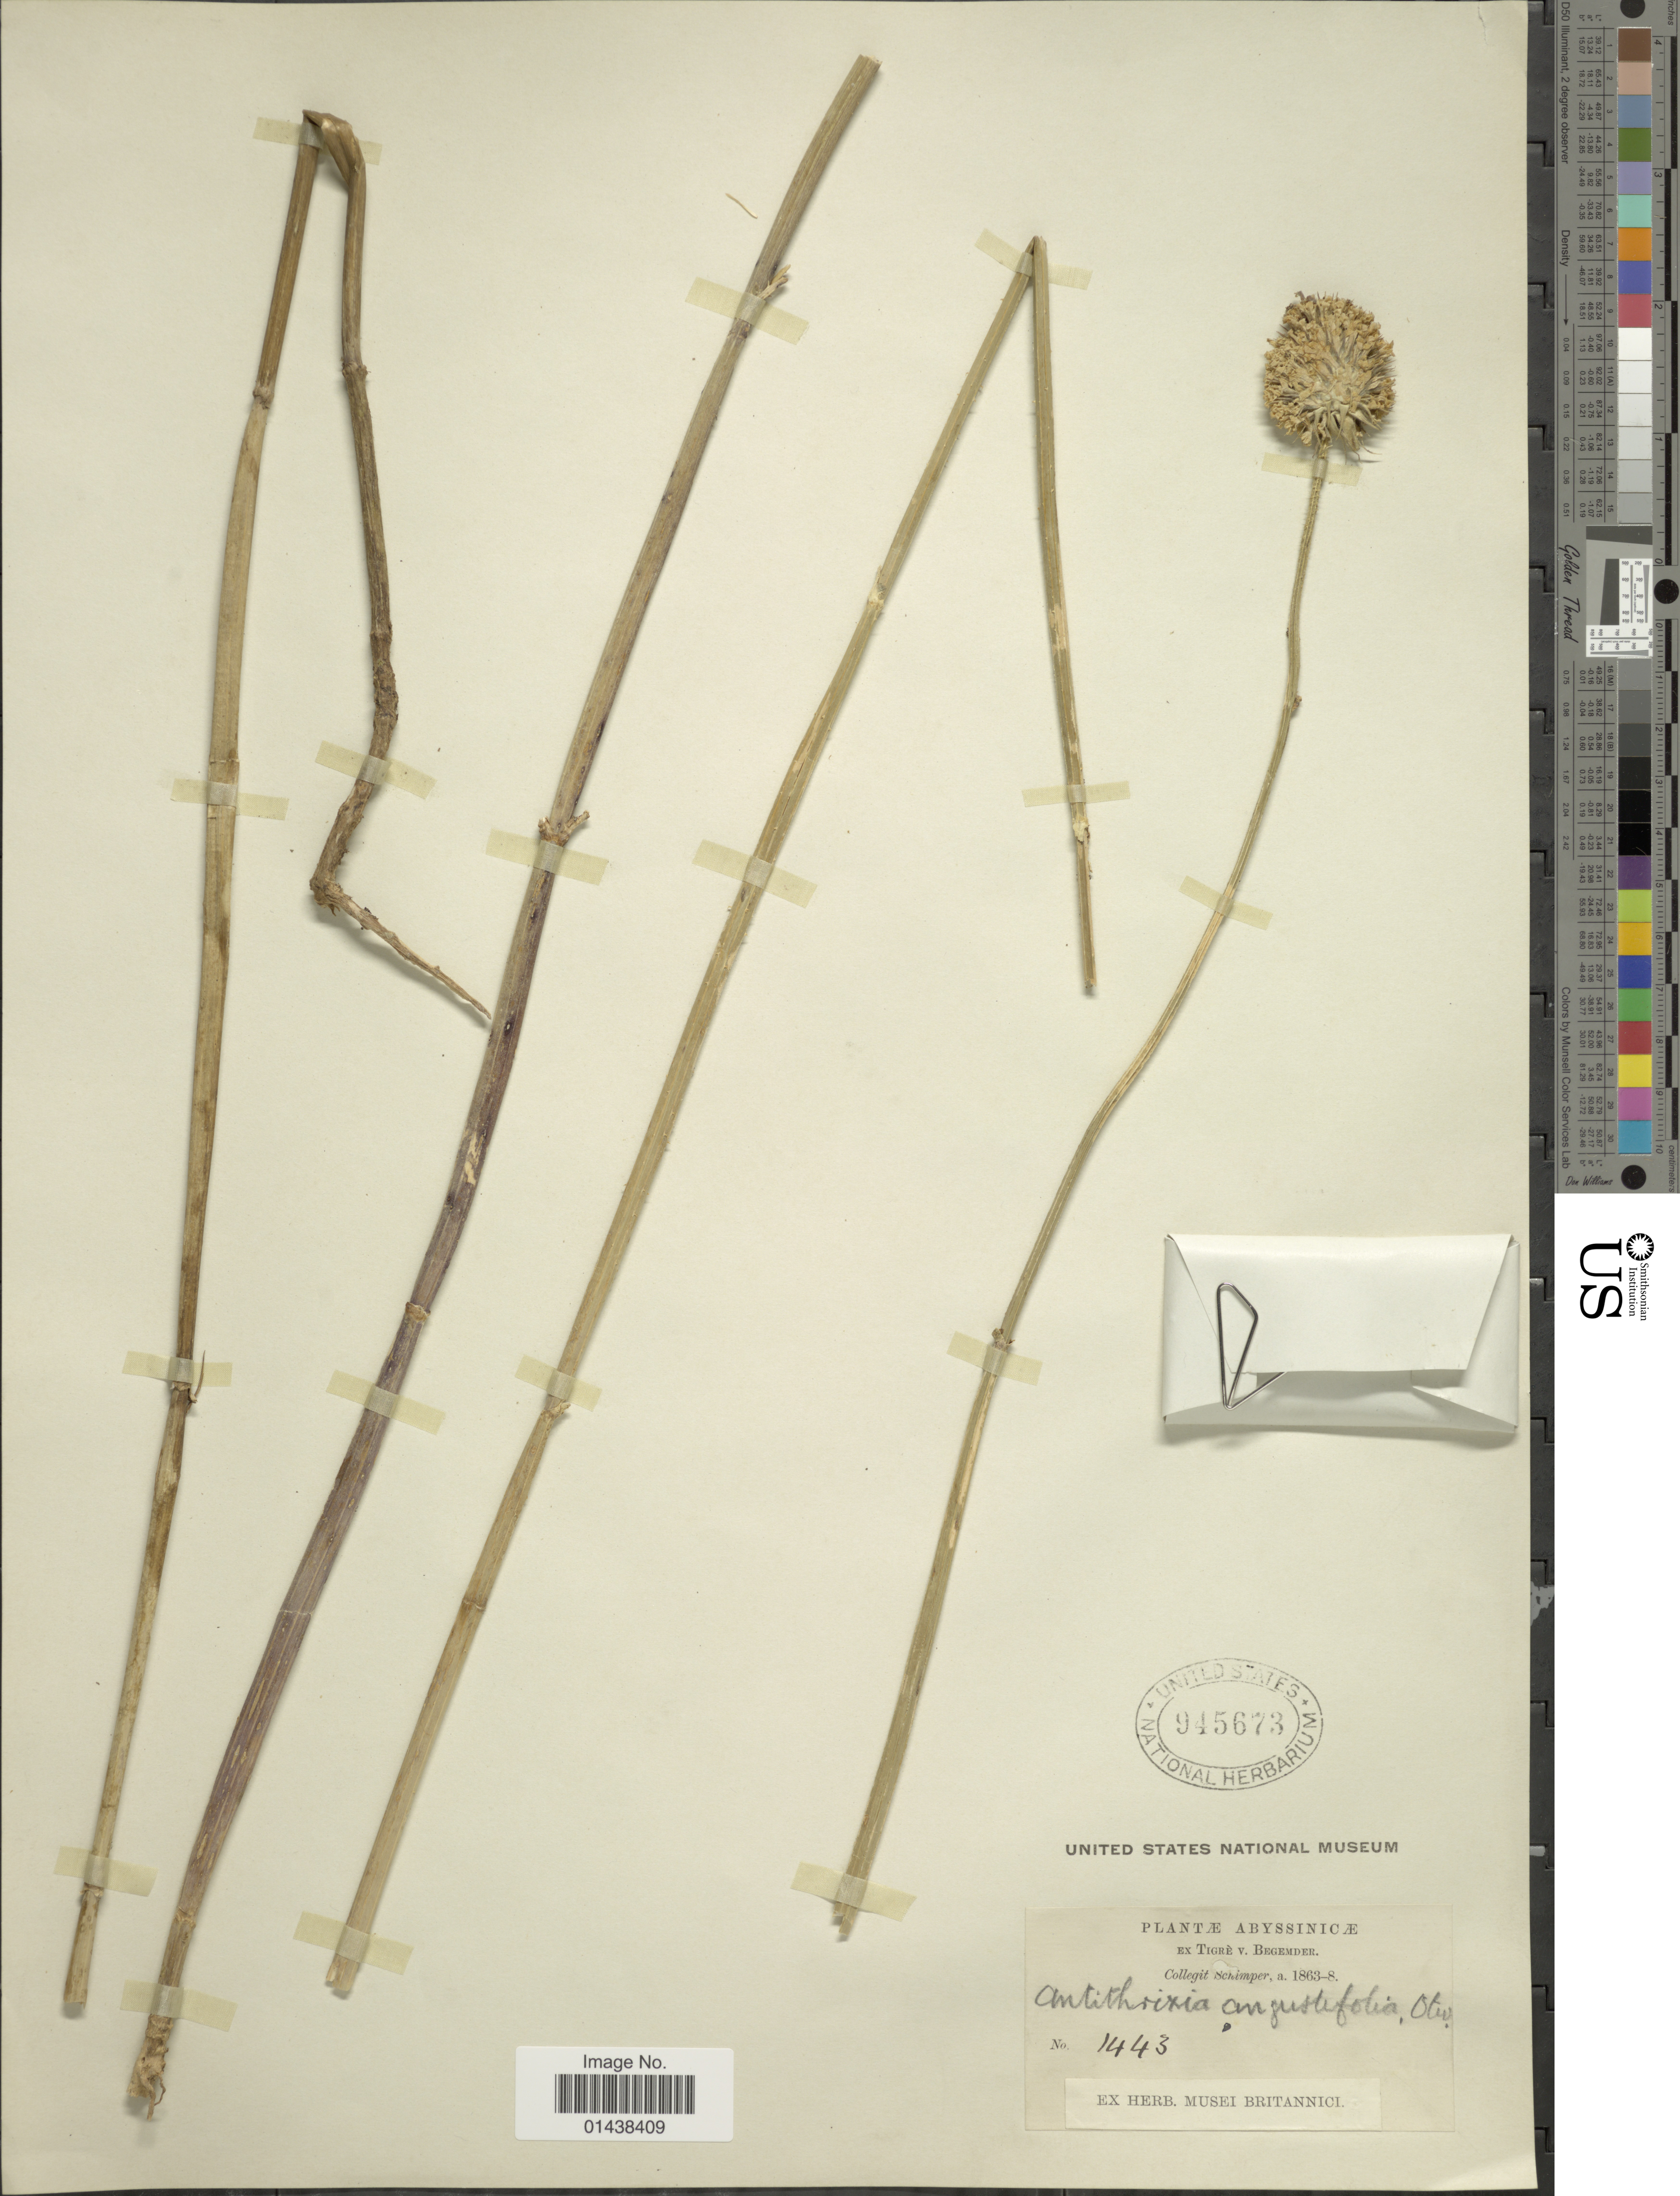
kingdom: Plantae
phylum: Tracheophyta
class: Magnoliopsida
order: Asterales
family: Asteraceae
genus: Antithrixia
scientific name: Antithrixia angustifolia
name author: Oliv. & Hiern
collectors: -. Schimper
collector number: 1443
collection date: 1863/1868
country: Eritrea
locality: Abyssinicæ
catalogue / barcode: US 945673